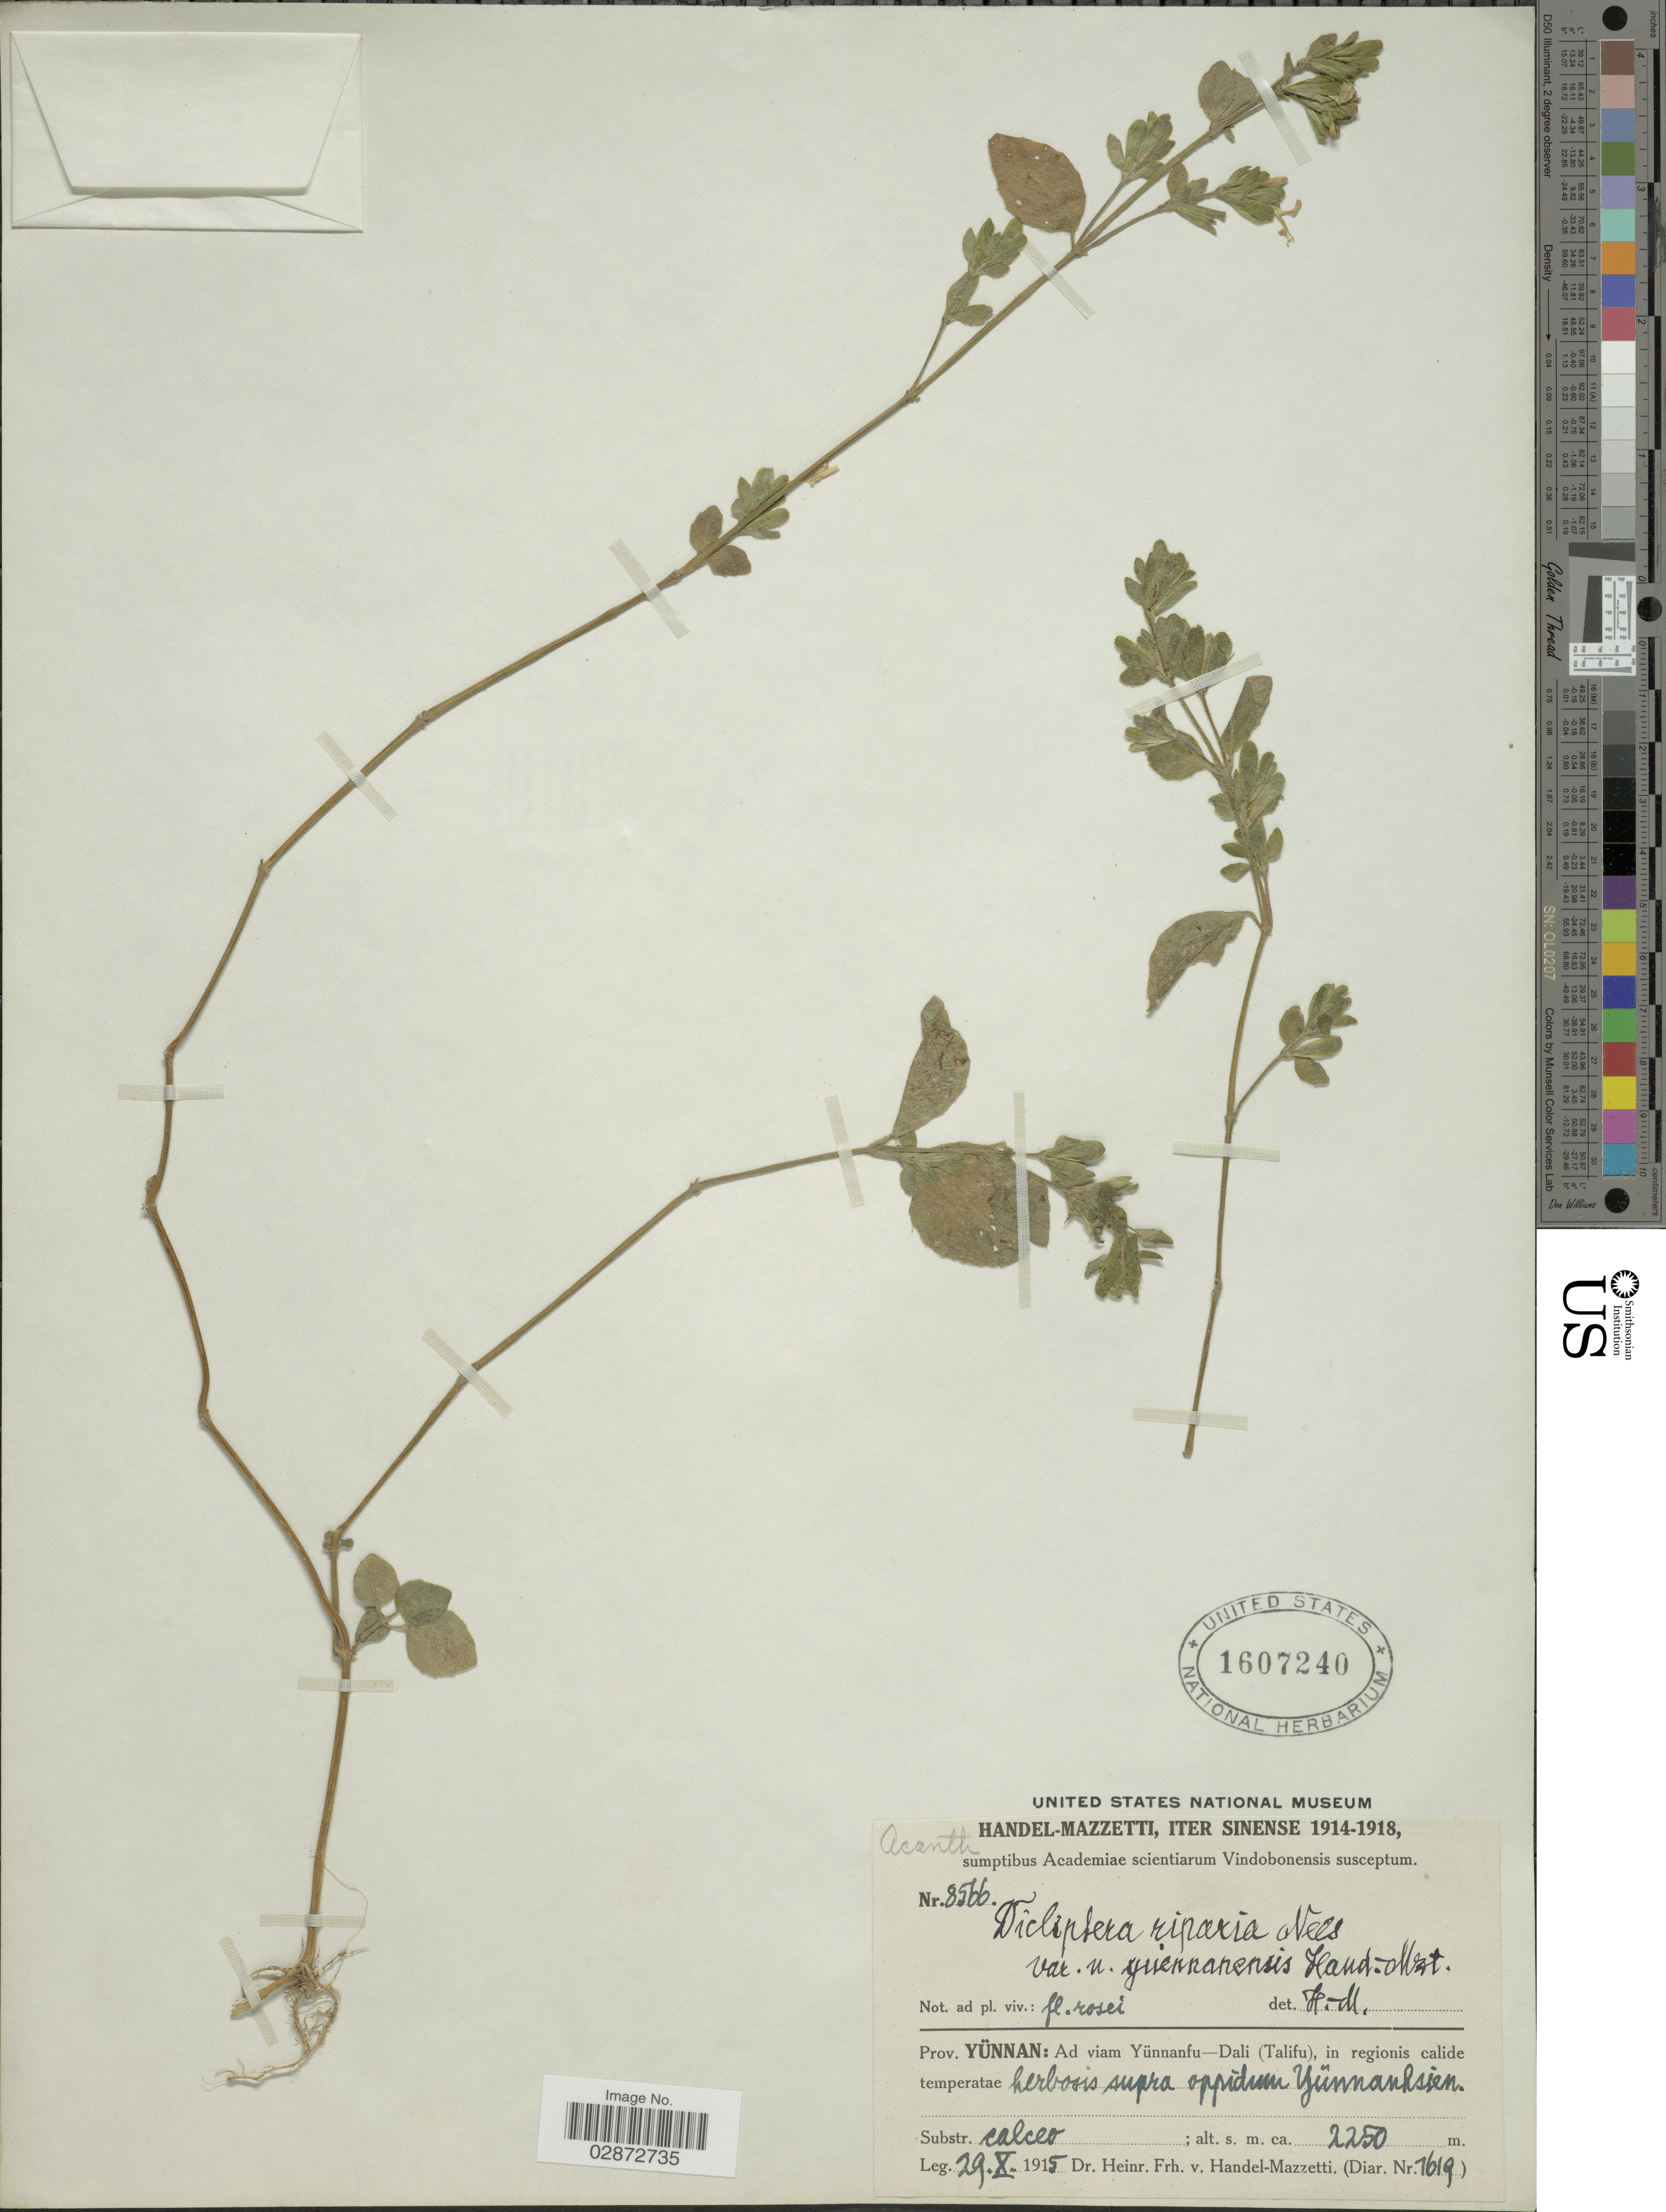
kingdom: Plantae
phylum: Tracheophyta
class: Magnoliopsida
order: Lamiales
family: Acanthaceae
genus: Dicliptera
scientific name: Dicliptera riparia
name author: Nees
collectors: H. Handel-Mazzetti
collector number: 8566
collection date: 1915-10-29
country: China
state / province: Yunnan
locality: Prov. Yünnan: Ad Viam Yünnanfu - Dali (Talifu), in regionis calide temperatae herbosis supra oppidum Yünnanhsien.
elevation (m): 2250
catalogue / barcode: US 1607240